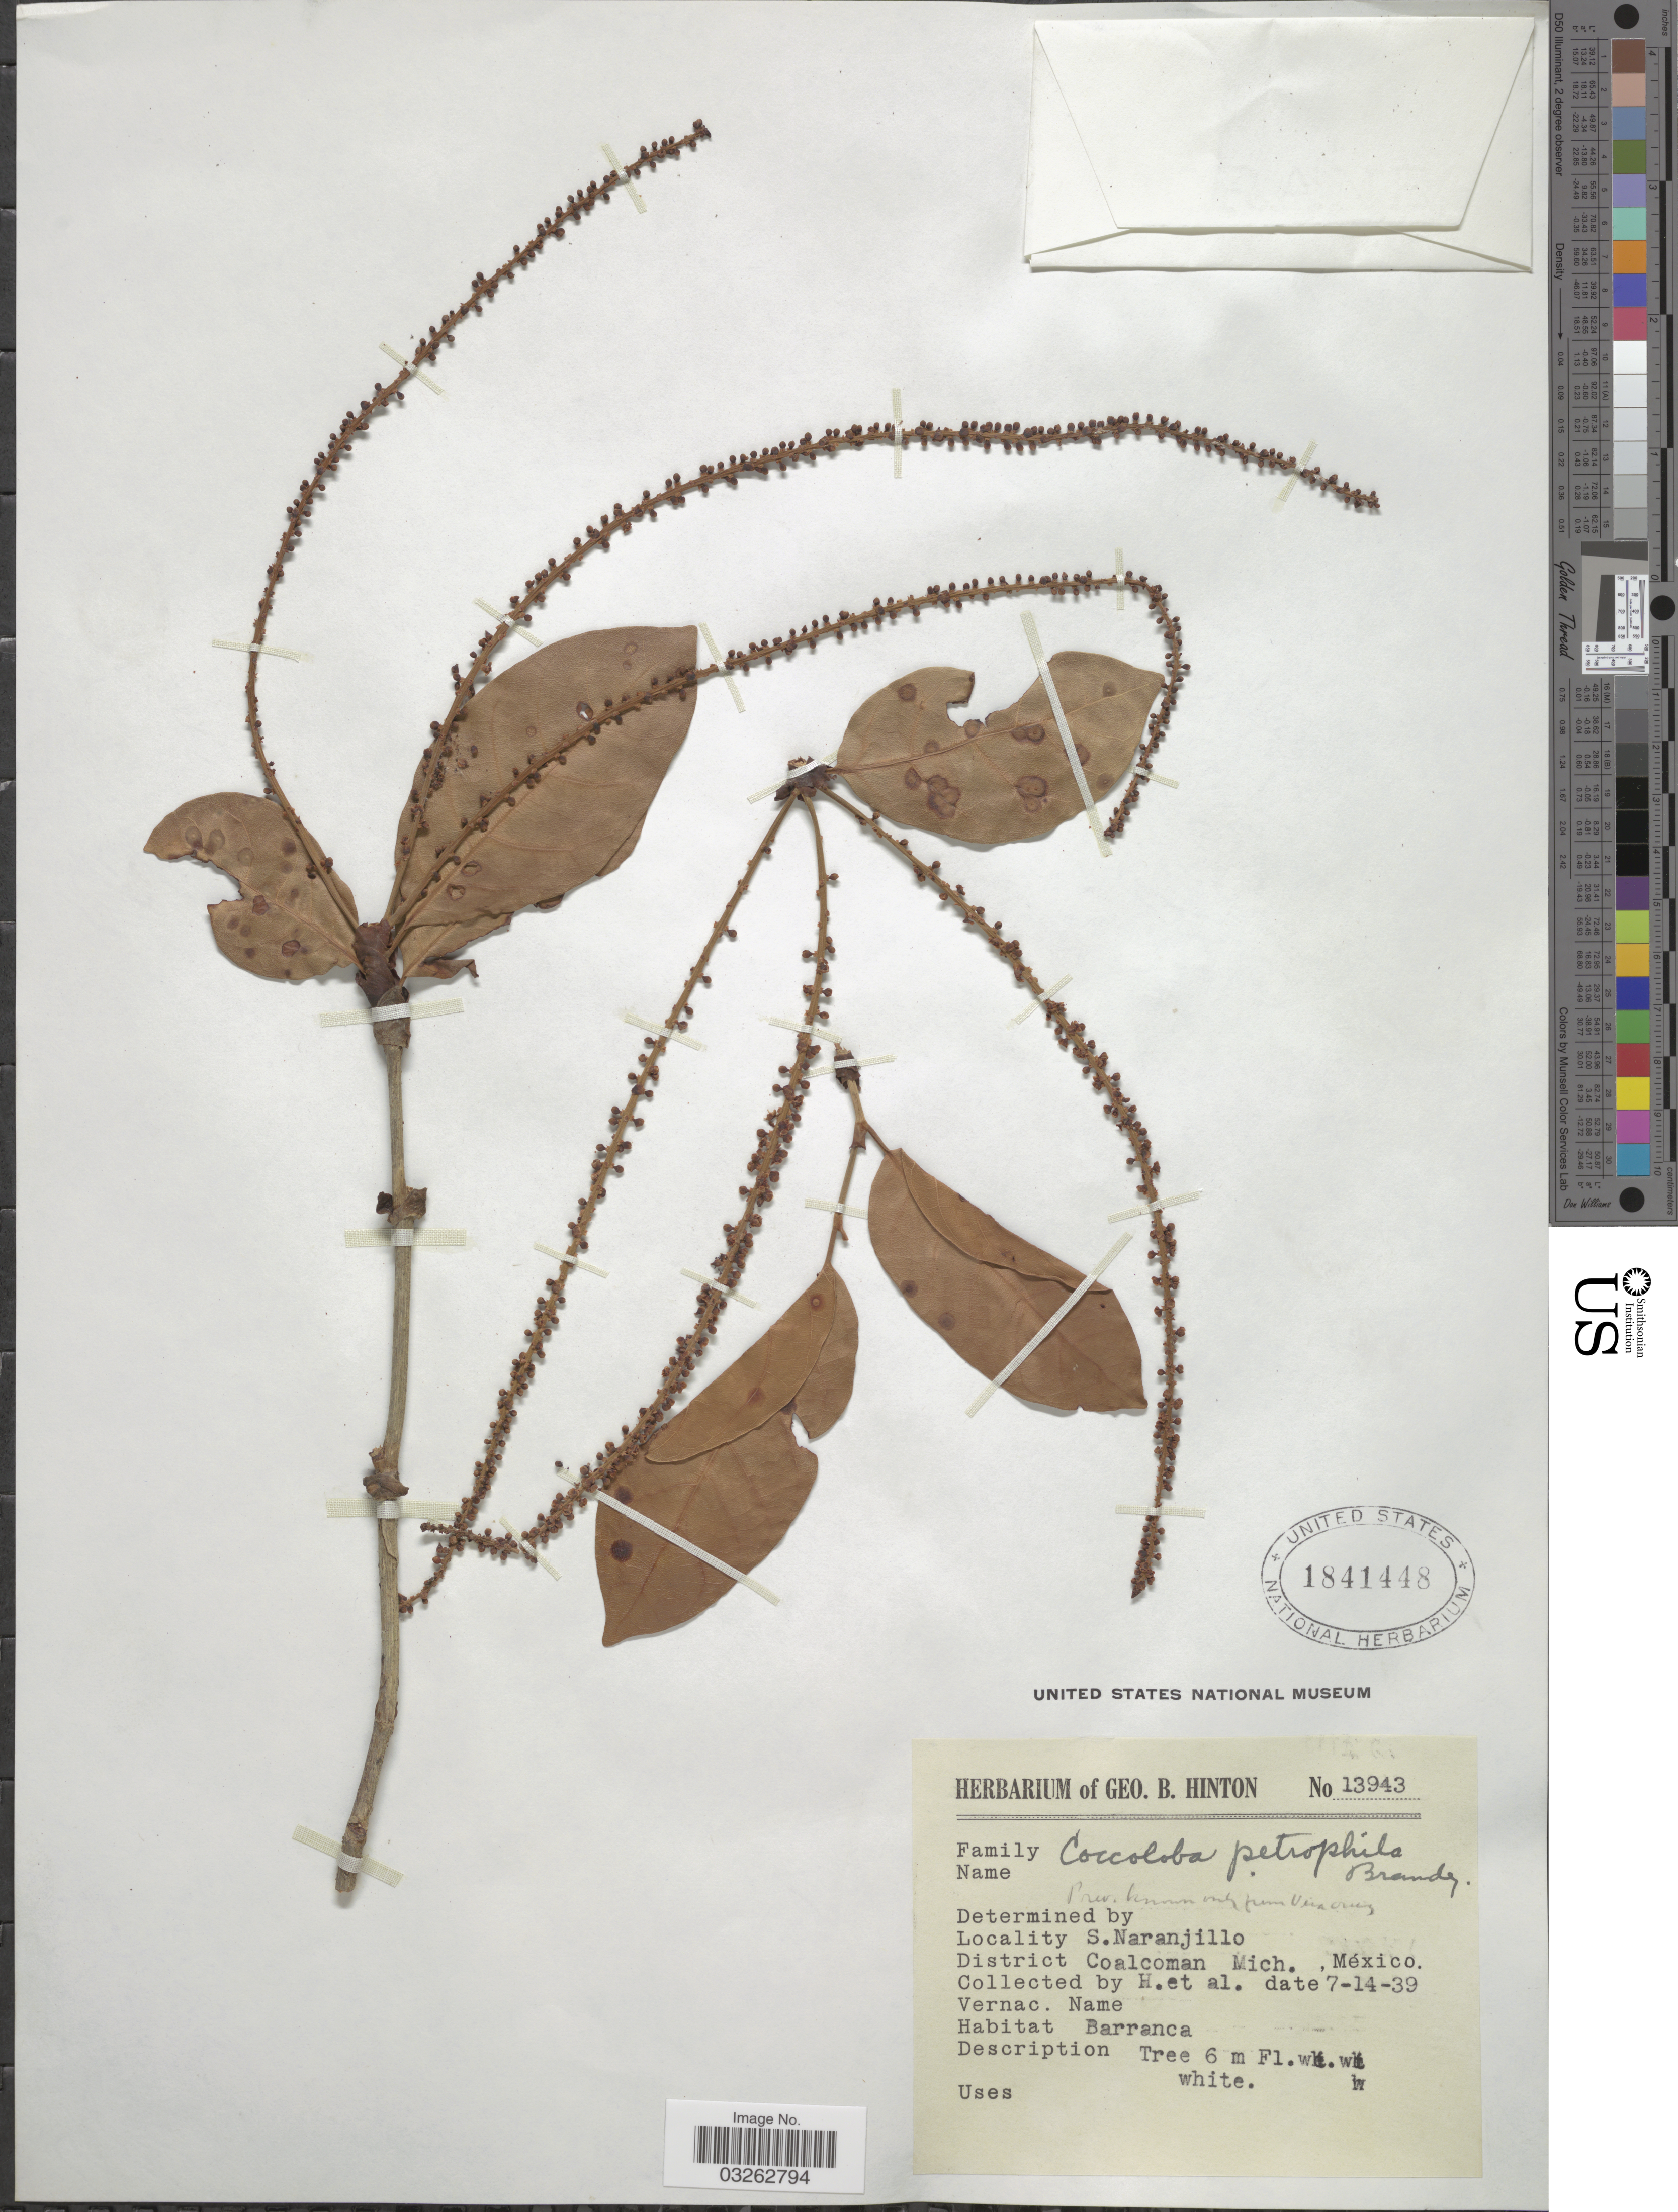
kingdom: Plantae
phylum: Tracheophyta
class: Magnoliopsida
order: Caryophyllales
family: Polygonaceae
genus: Coccoloba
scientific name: Coccoloba humboldtii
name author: Meisn.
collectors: G. B. Hinton & et al.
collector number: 13943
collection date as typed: Transcribed d/m/y: 14/7/39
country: Mexico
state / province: Michoacán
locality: S. Naranjillo. District Coalcoman.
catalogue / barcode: US 1841448